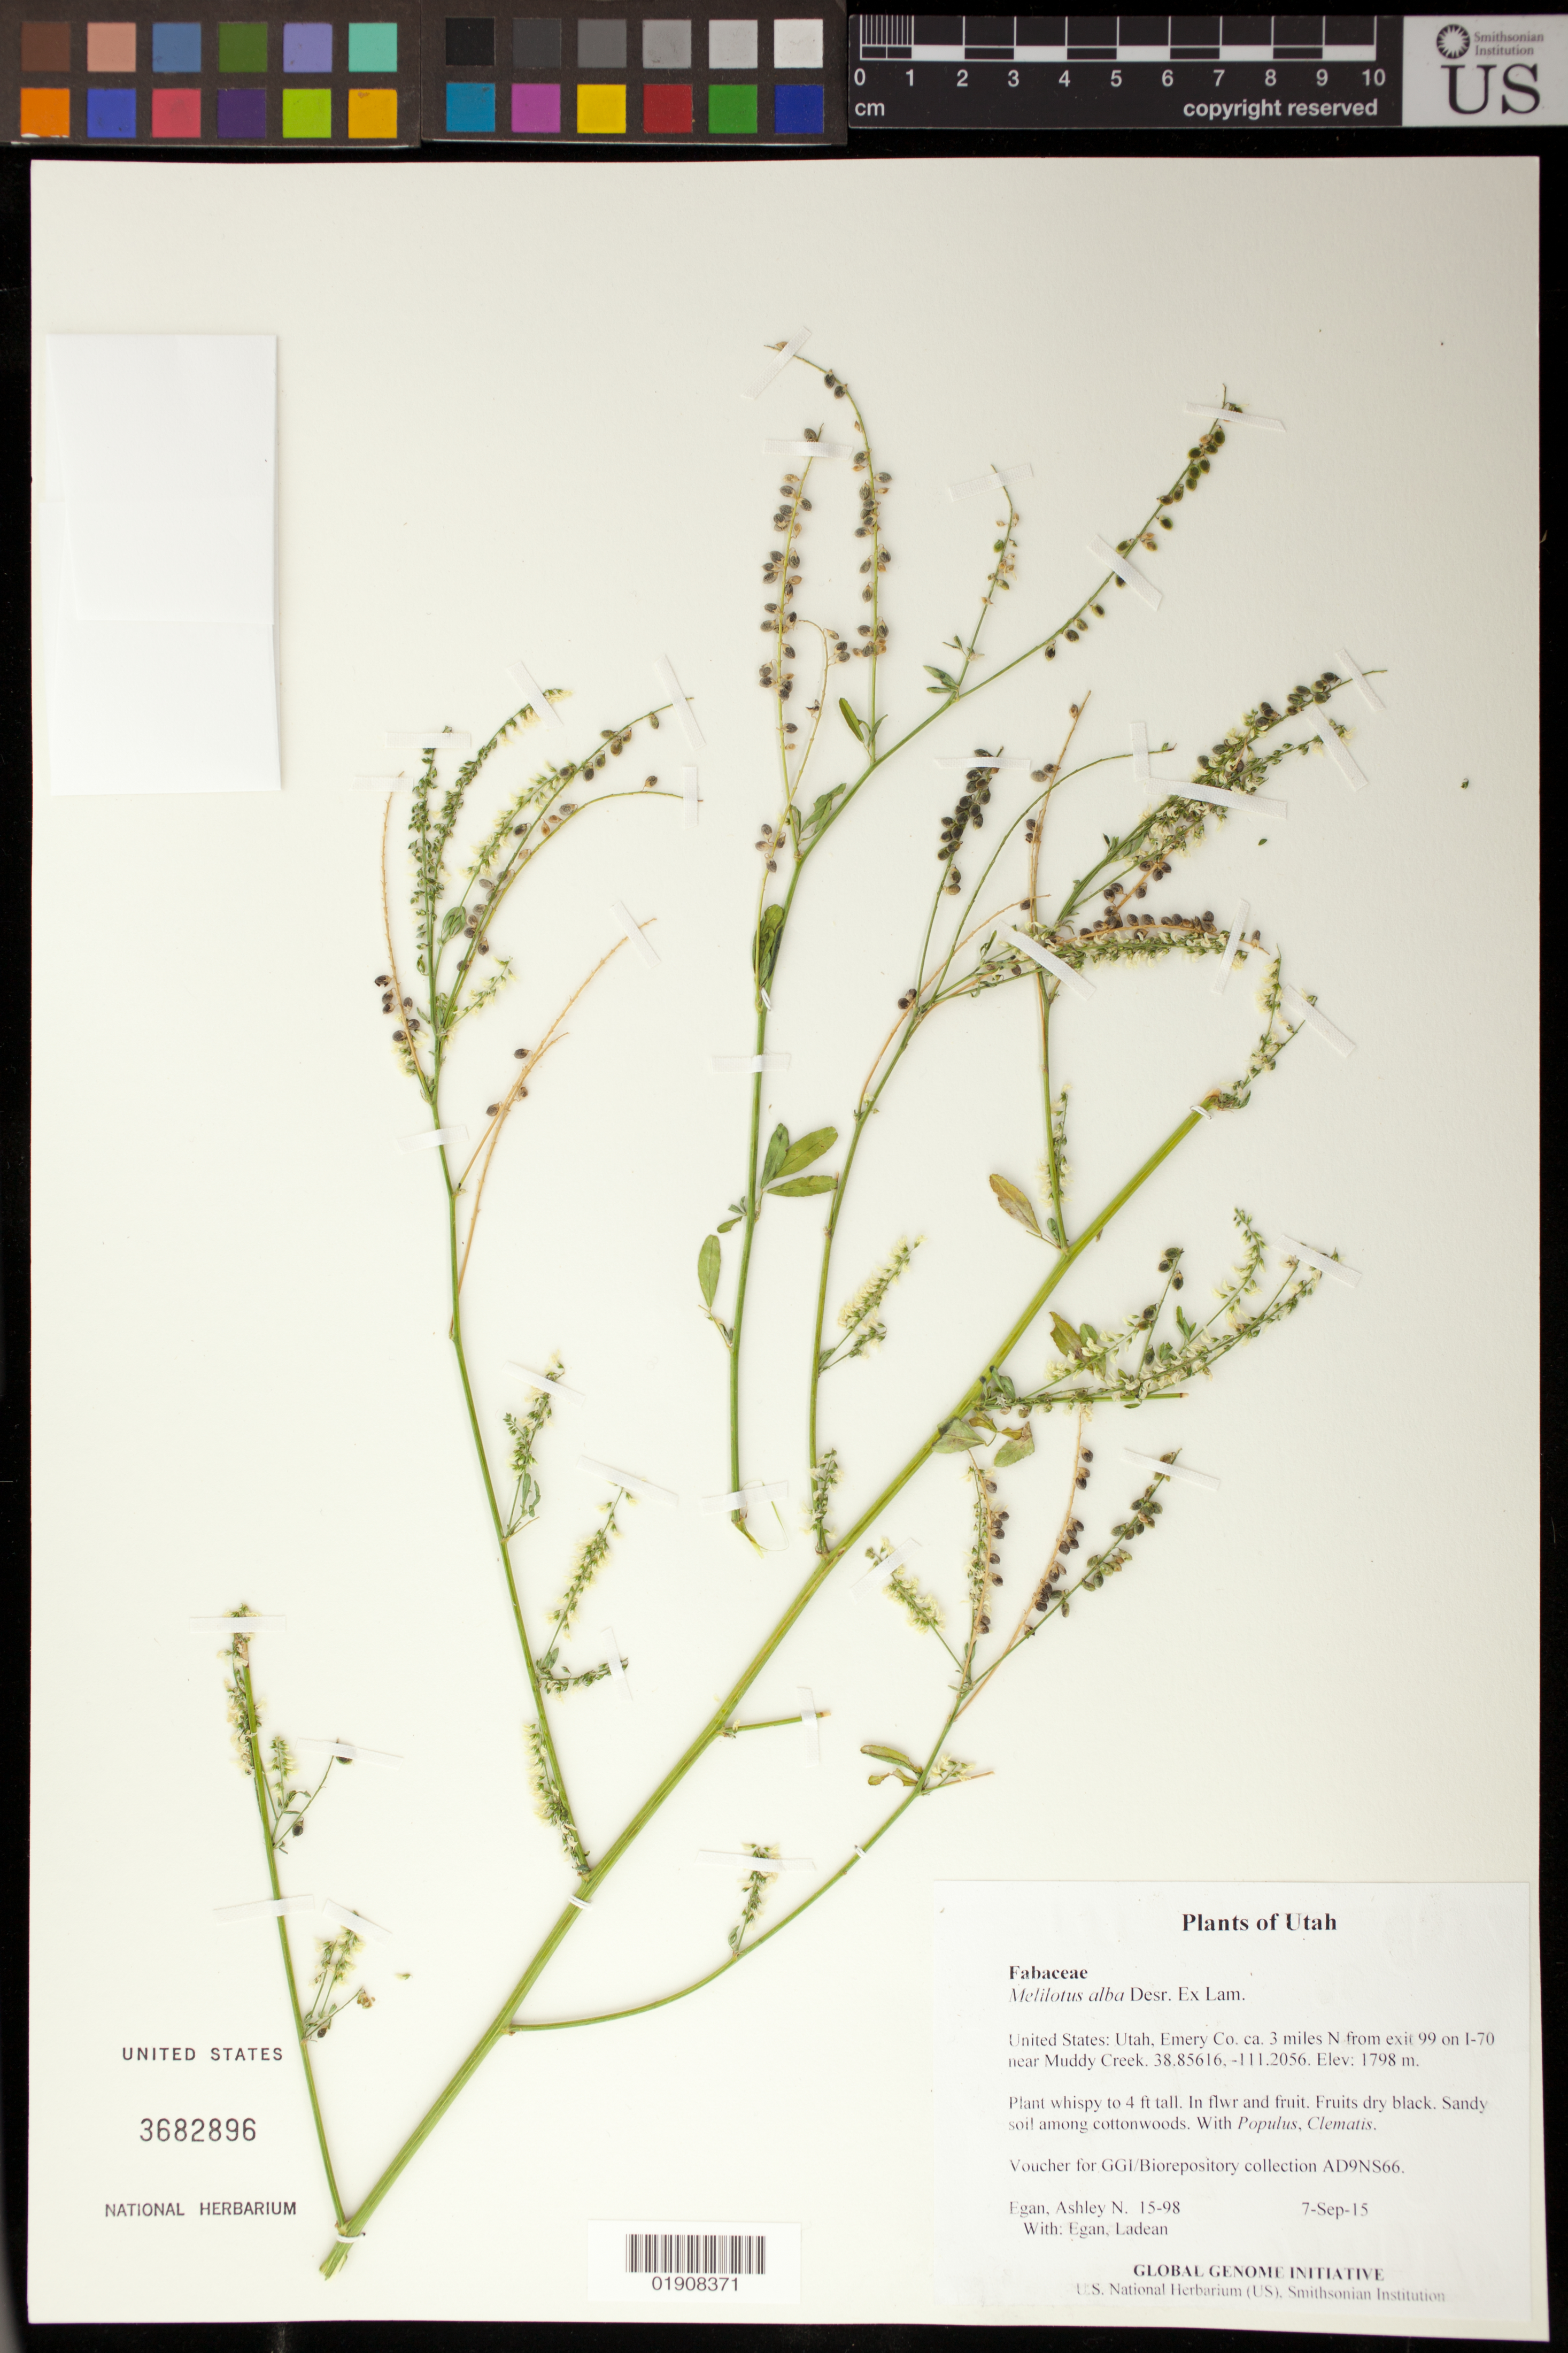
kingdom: Plantae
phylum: Tracheophyta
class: Magnoliopsida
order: Fabales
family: Fabaceae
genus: Melilotus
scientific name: Melilotus albus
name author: Medik.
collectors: A. N. Egan & L. Egan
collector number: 15-98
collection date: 2015-09-07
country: United States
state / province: Utah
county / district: Emery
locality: ca. 3 miles N from exit 99 on I-70 near Muddy Creek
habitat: Sandy soil among cottonwoods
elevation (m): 1798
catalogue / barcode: US 3682896